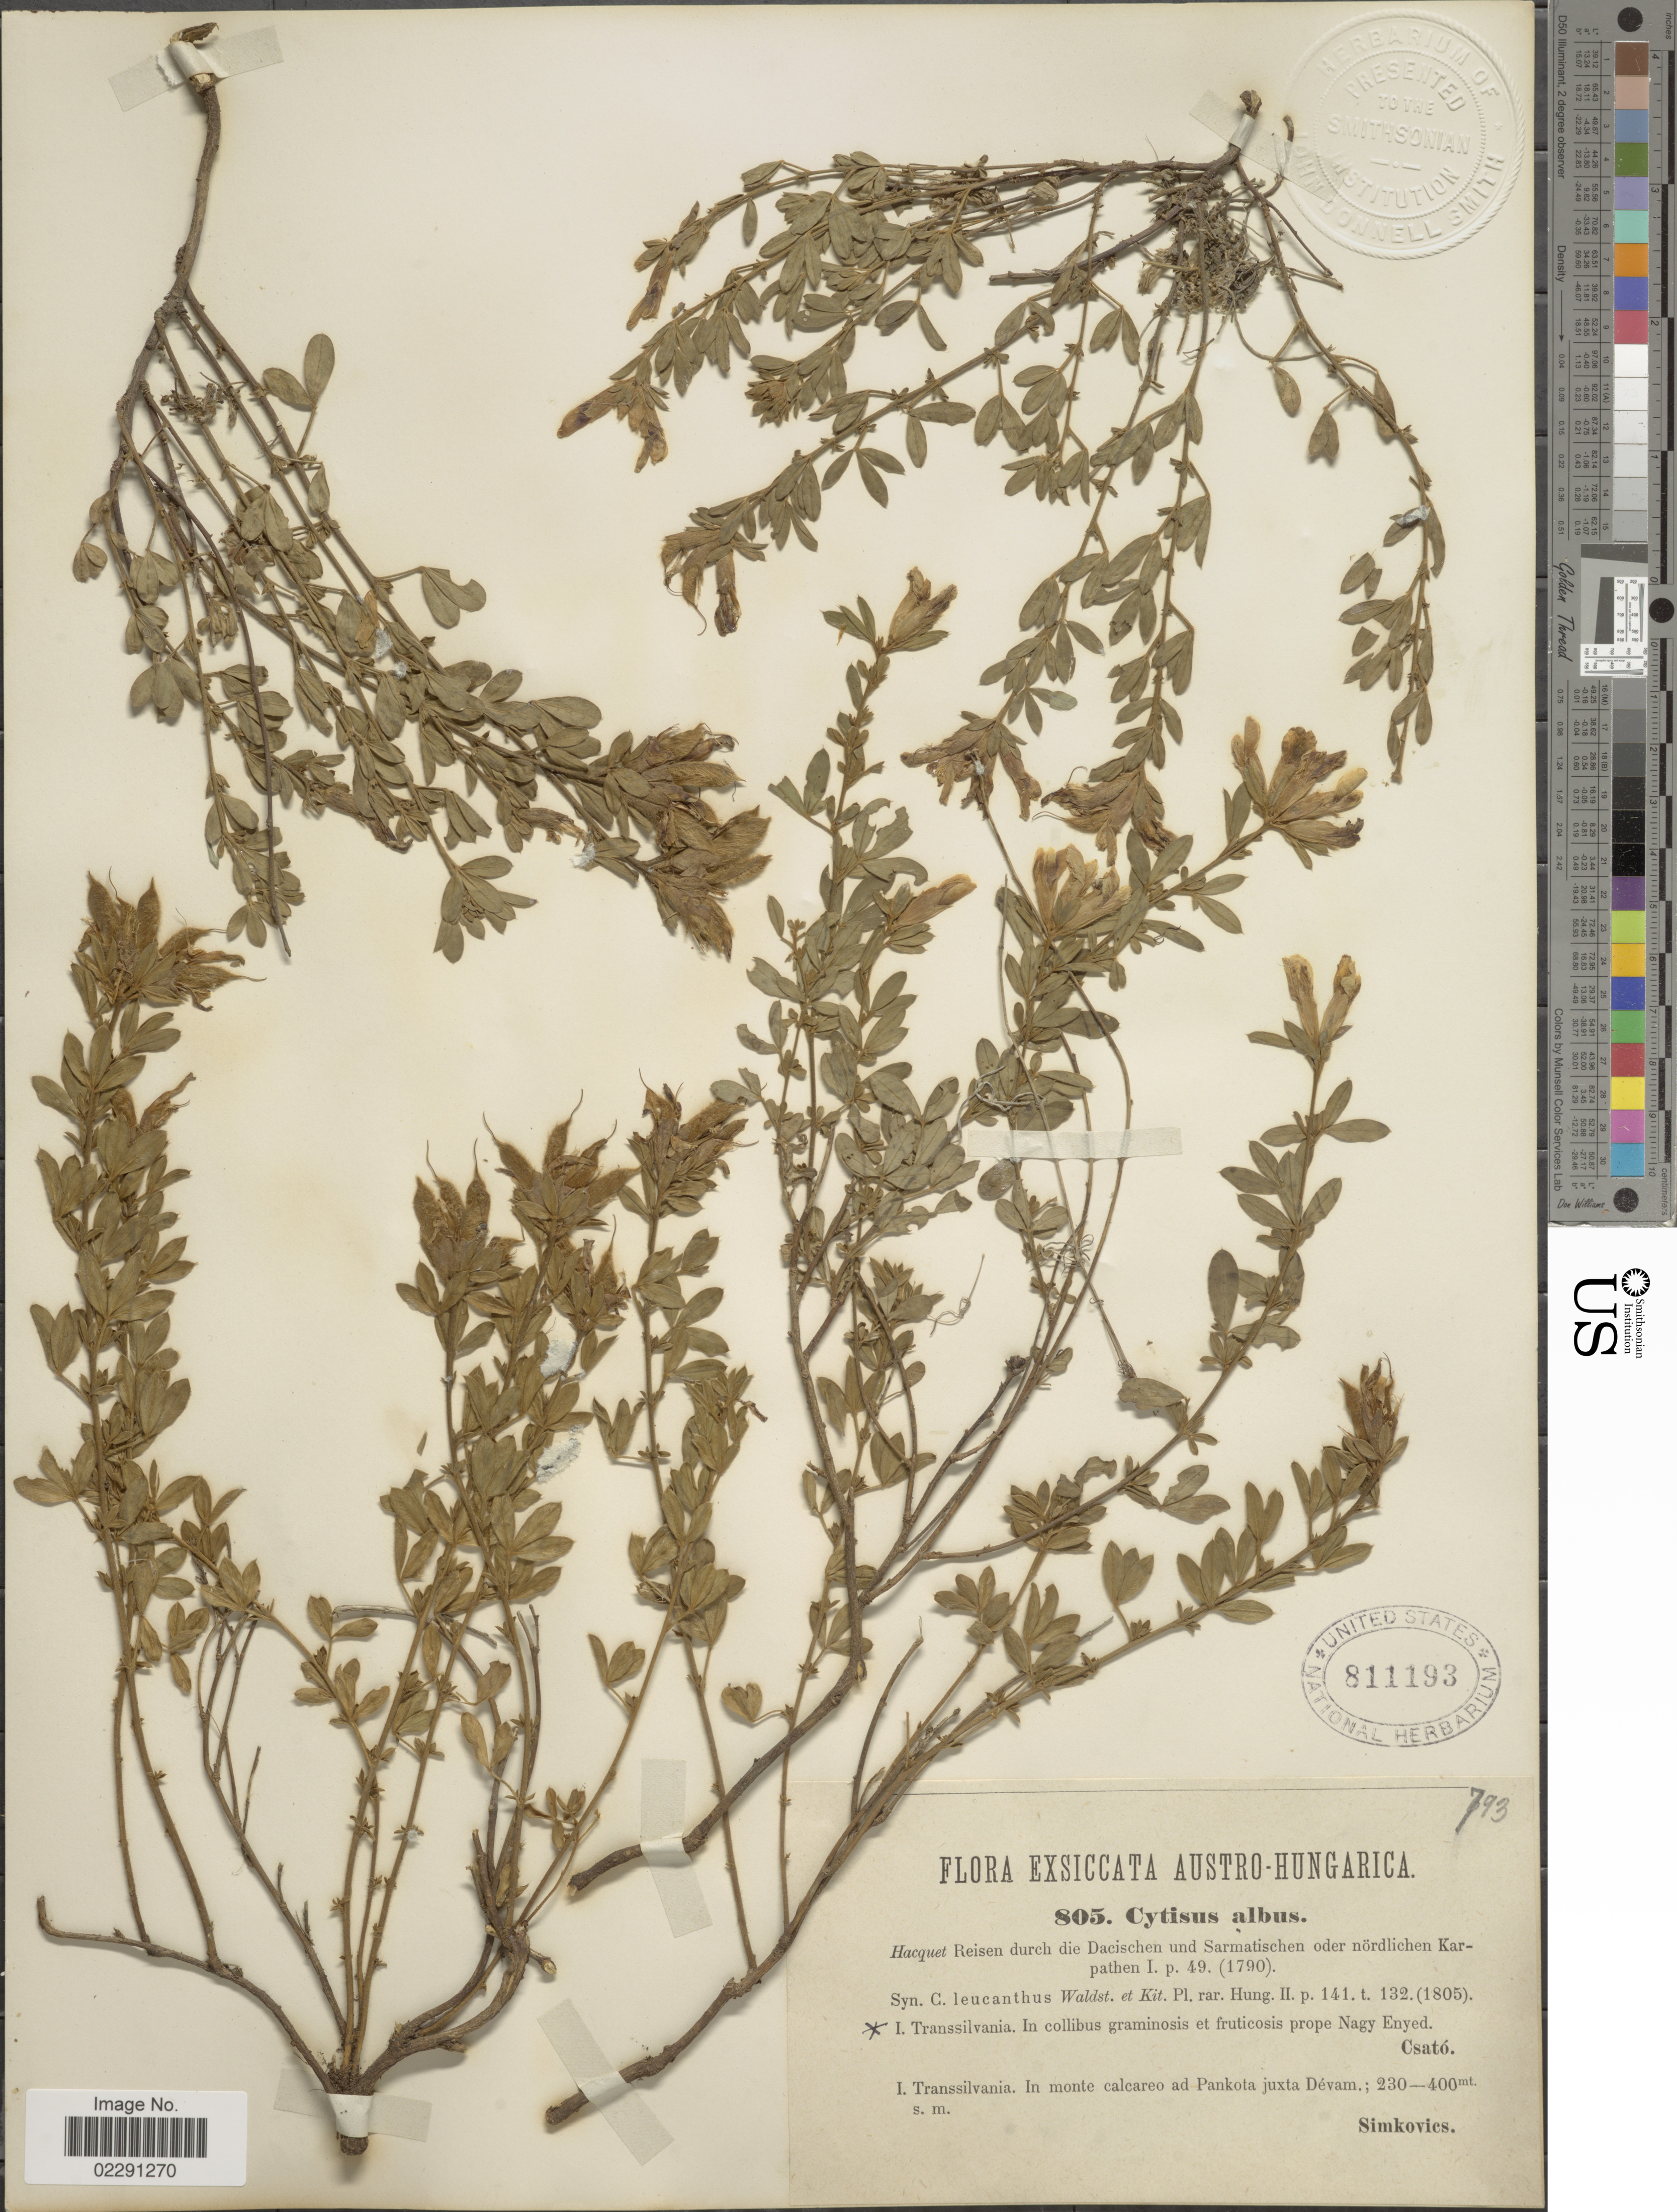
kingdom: Plantae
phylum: Tracheophyta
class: Magnoliopsida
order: Fabales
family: Fabaceae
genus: Cytisus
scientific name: Cytisus albus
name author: Hacq.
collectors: -. Simkovics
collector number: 805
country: Hungary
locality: Exsiccata Austro-Hungarica, I. Transsilvania, in collibus graminosis et fruticosis prope Nagy Enyed, Csato.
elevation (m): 230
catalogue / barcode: US 811193